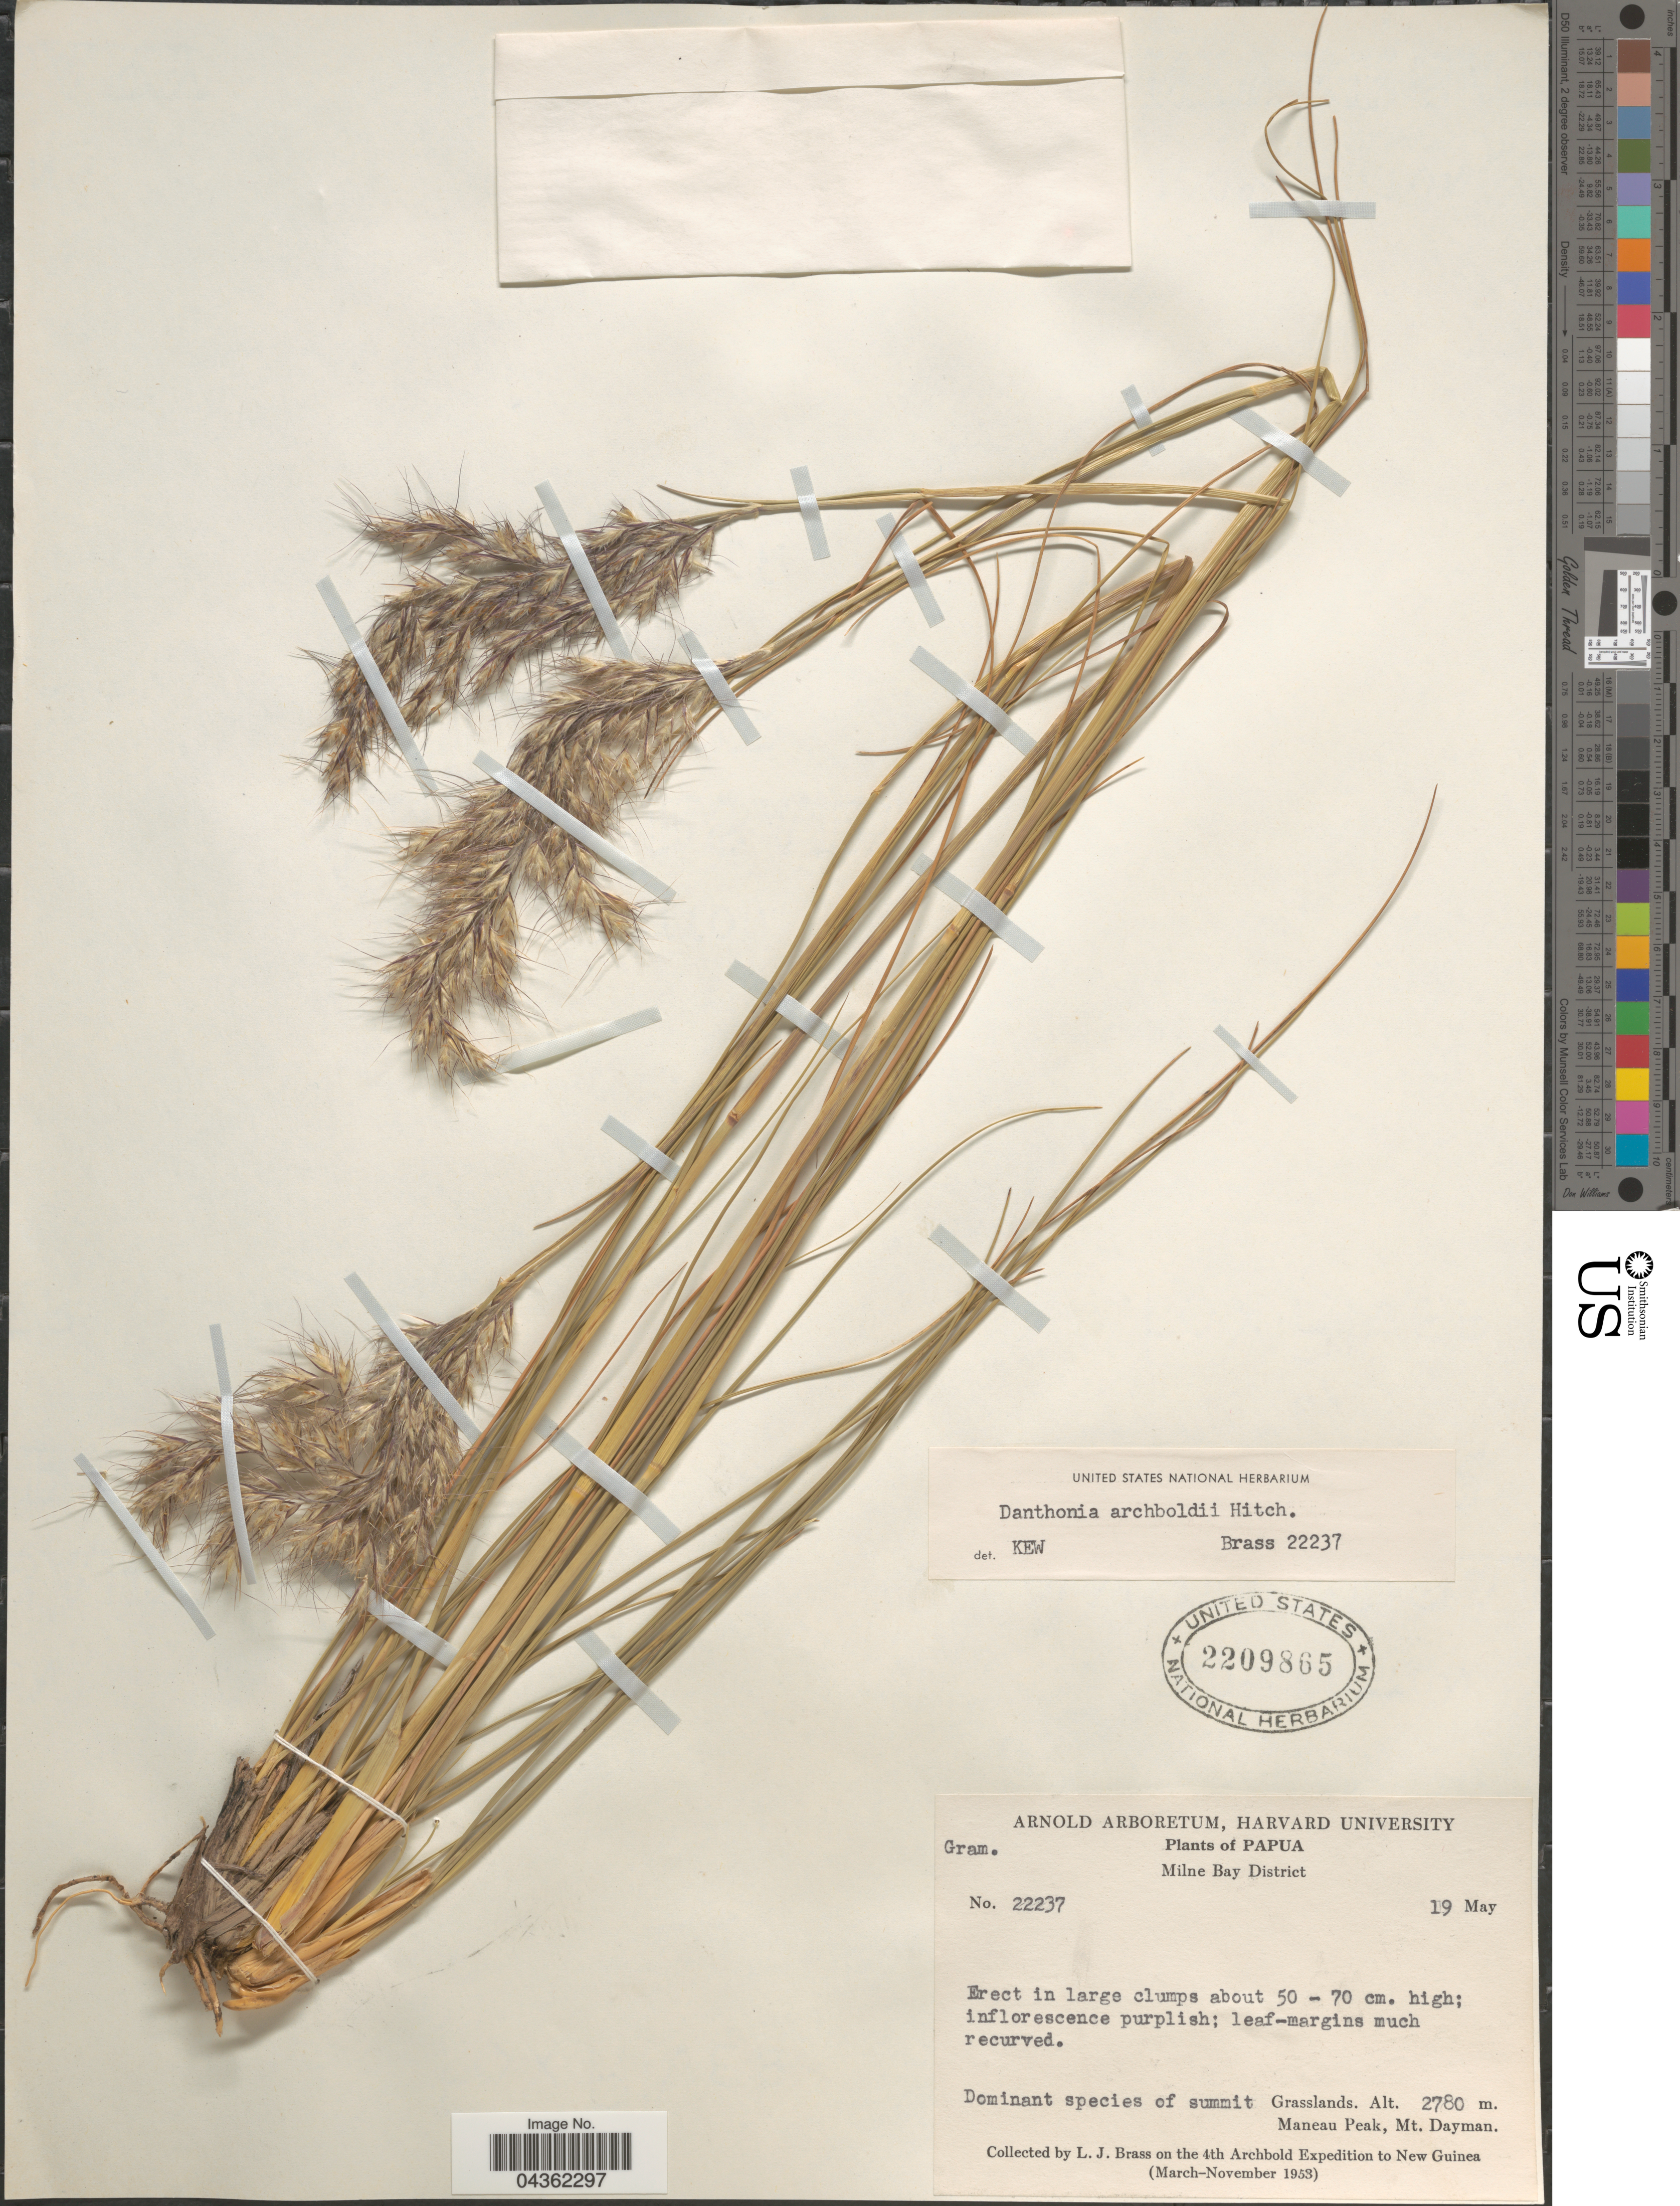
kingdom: Plantae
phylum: Tracheophyta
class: Liliopsida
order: Poales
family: Poaceae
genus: Chimaerochloa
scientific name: Chimaerochloa archboldii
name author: (Hitchc.) Pirie & H.P. Linder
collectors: L. J. Brass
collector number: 22237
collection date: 1953-05-19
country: Papua New Guinea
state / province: Milne Bay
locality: Papua. Milne Bay District. Maneau Peak, Mt. Dayman. 4th Archbold Expedition to New Guinea (March-November 1953).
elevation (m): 2780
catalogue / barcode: US 2209865